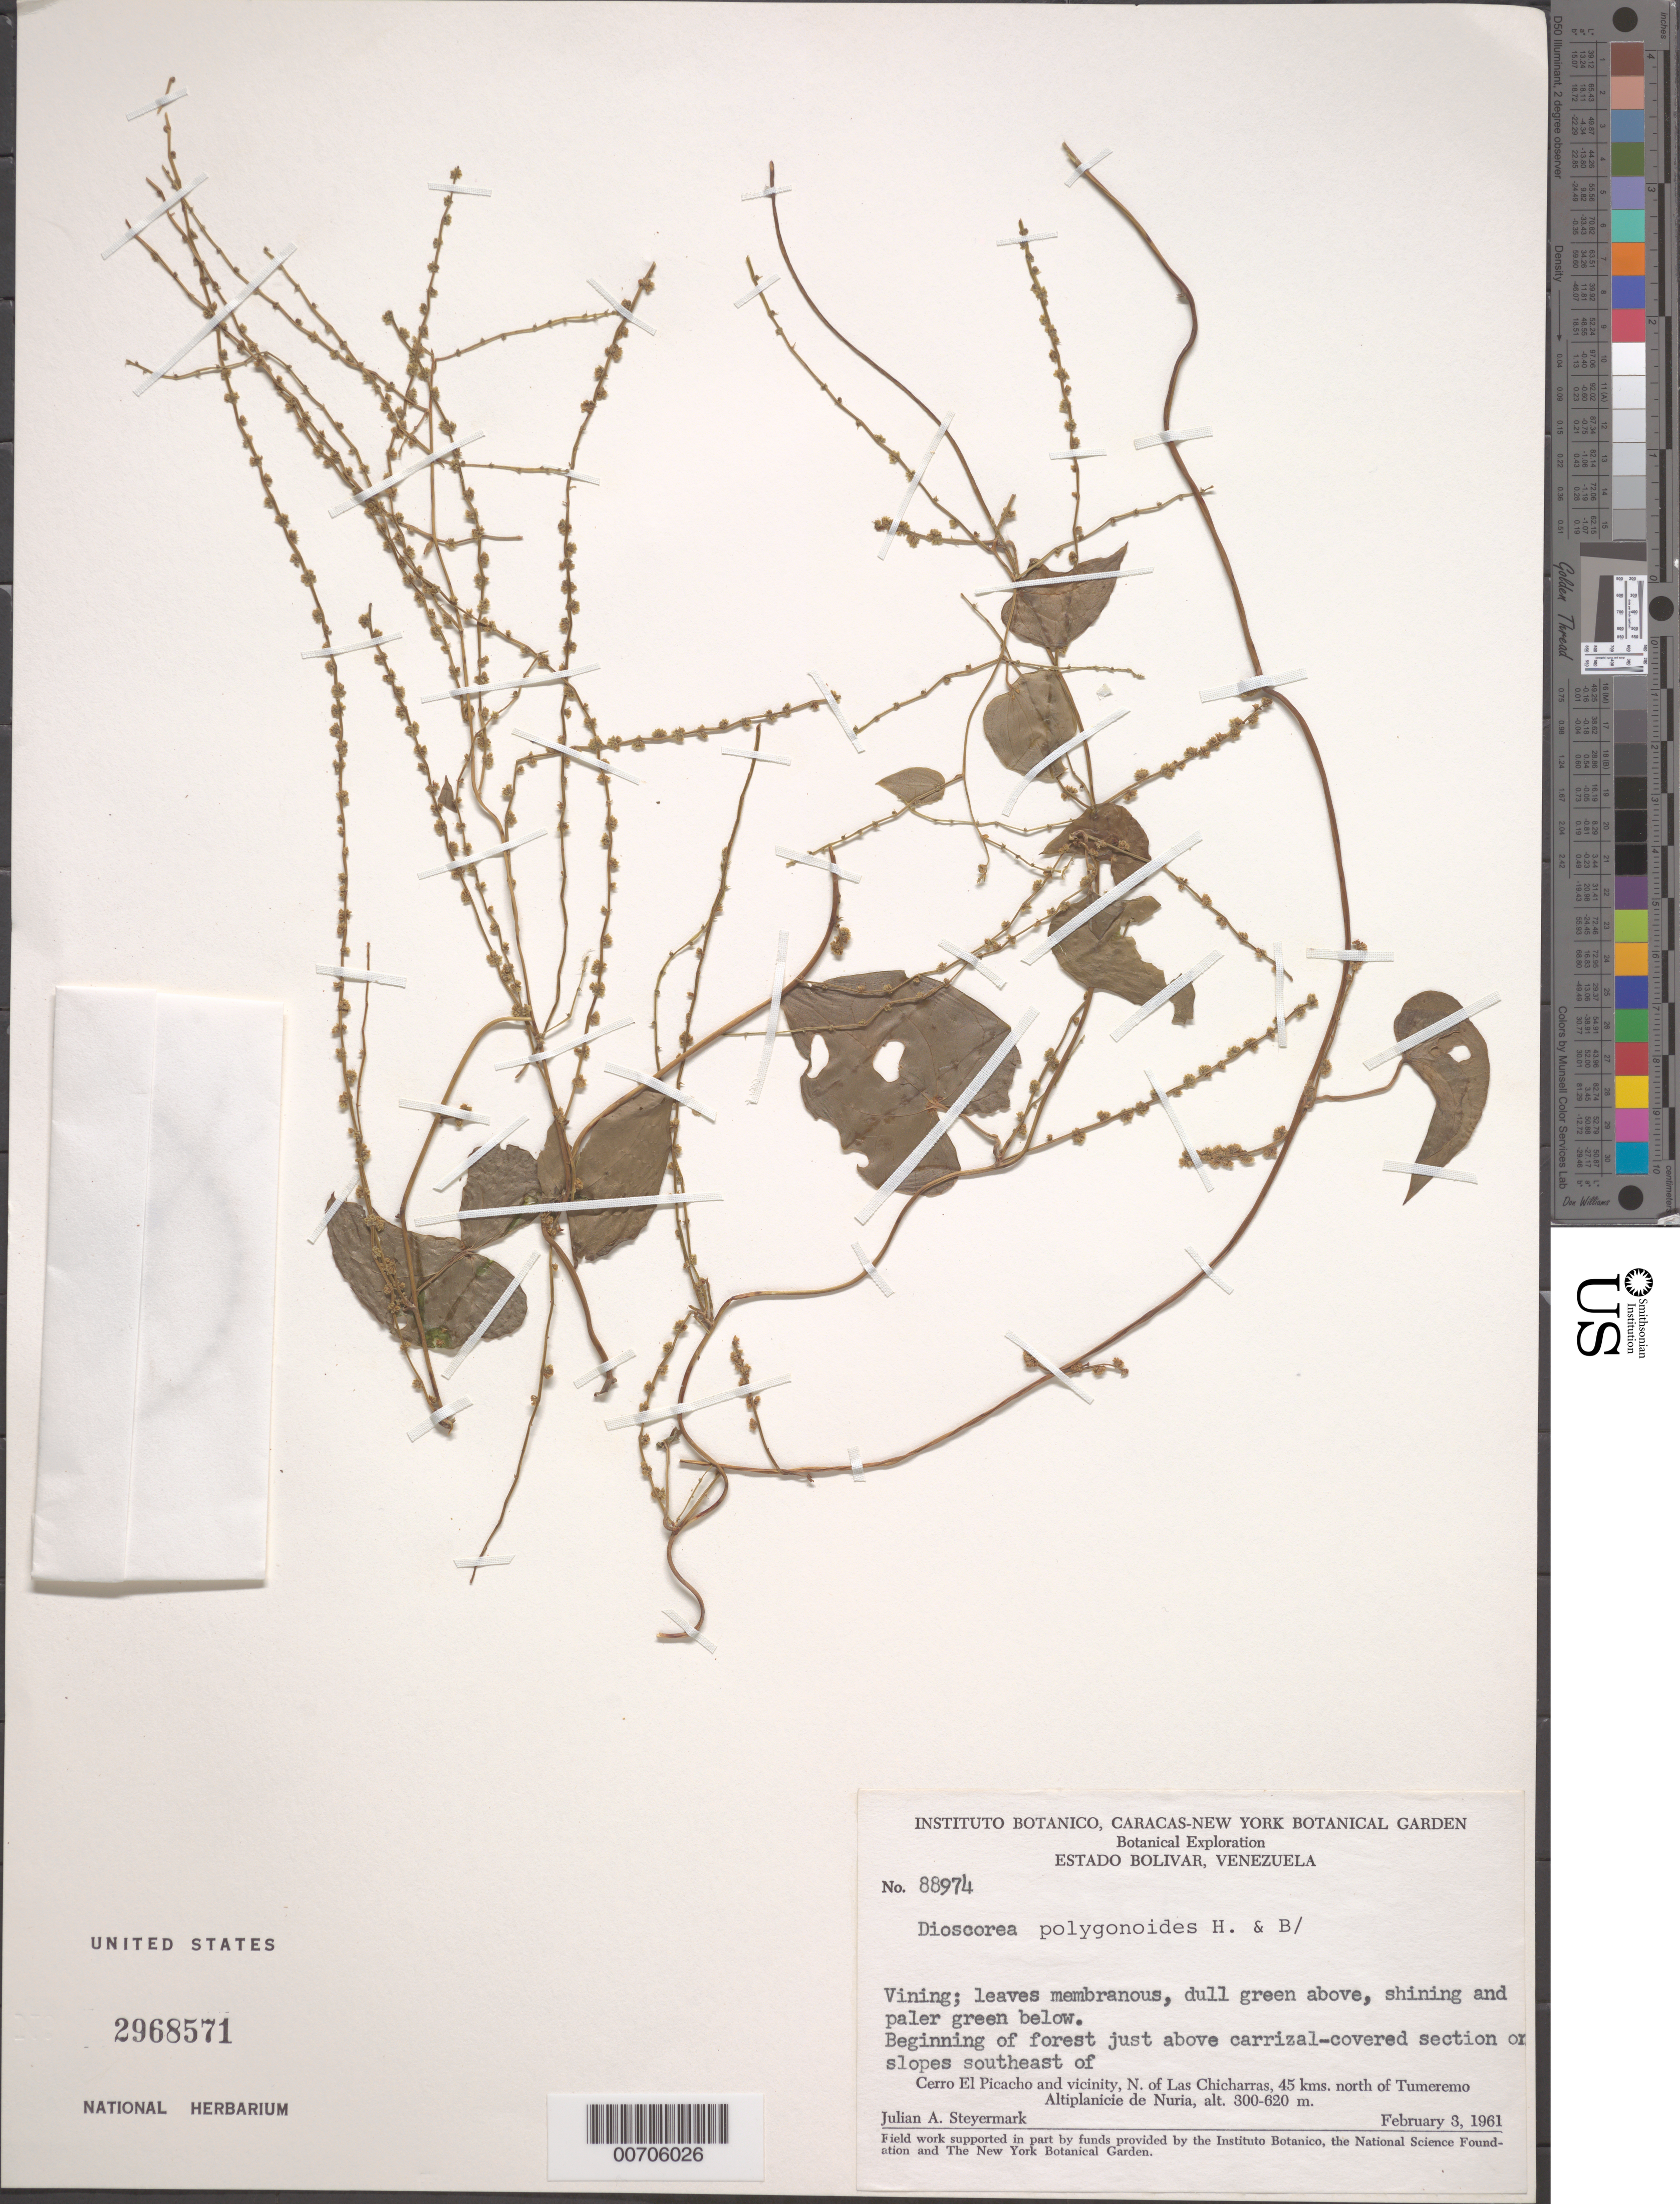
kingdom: Plantae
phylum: Tracheophyta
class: Liliopsida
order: Dioscoreales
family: Dioscoreaceae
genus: Dioscorea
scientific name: Dioscorea polygonoides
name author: Humb. & Bonpl. ex Willd.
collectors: J. Steyermark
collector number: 88974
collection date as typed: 3-Feb-61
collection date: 1961-02-03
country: Venezuela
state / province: Bolívar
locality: Cerro El Picacho, N of Las Chicharras, 45 km N of Tumeremo, Altiplanicie de Nuria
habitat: Forest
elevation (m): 300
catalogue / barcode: US 2968571